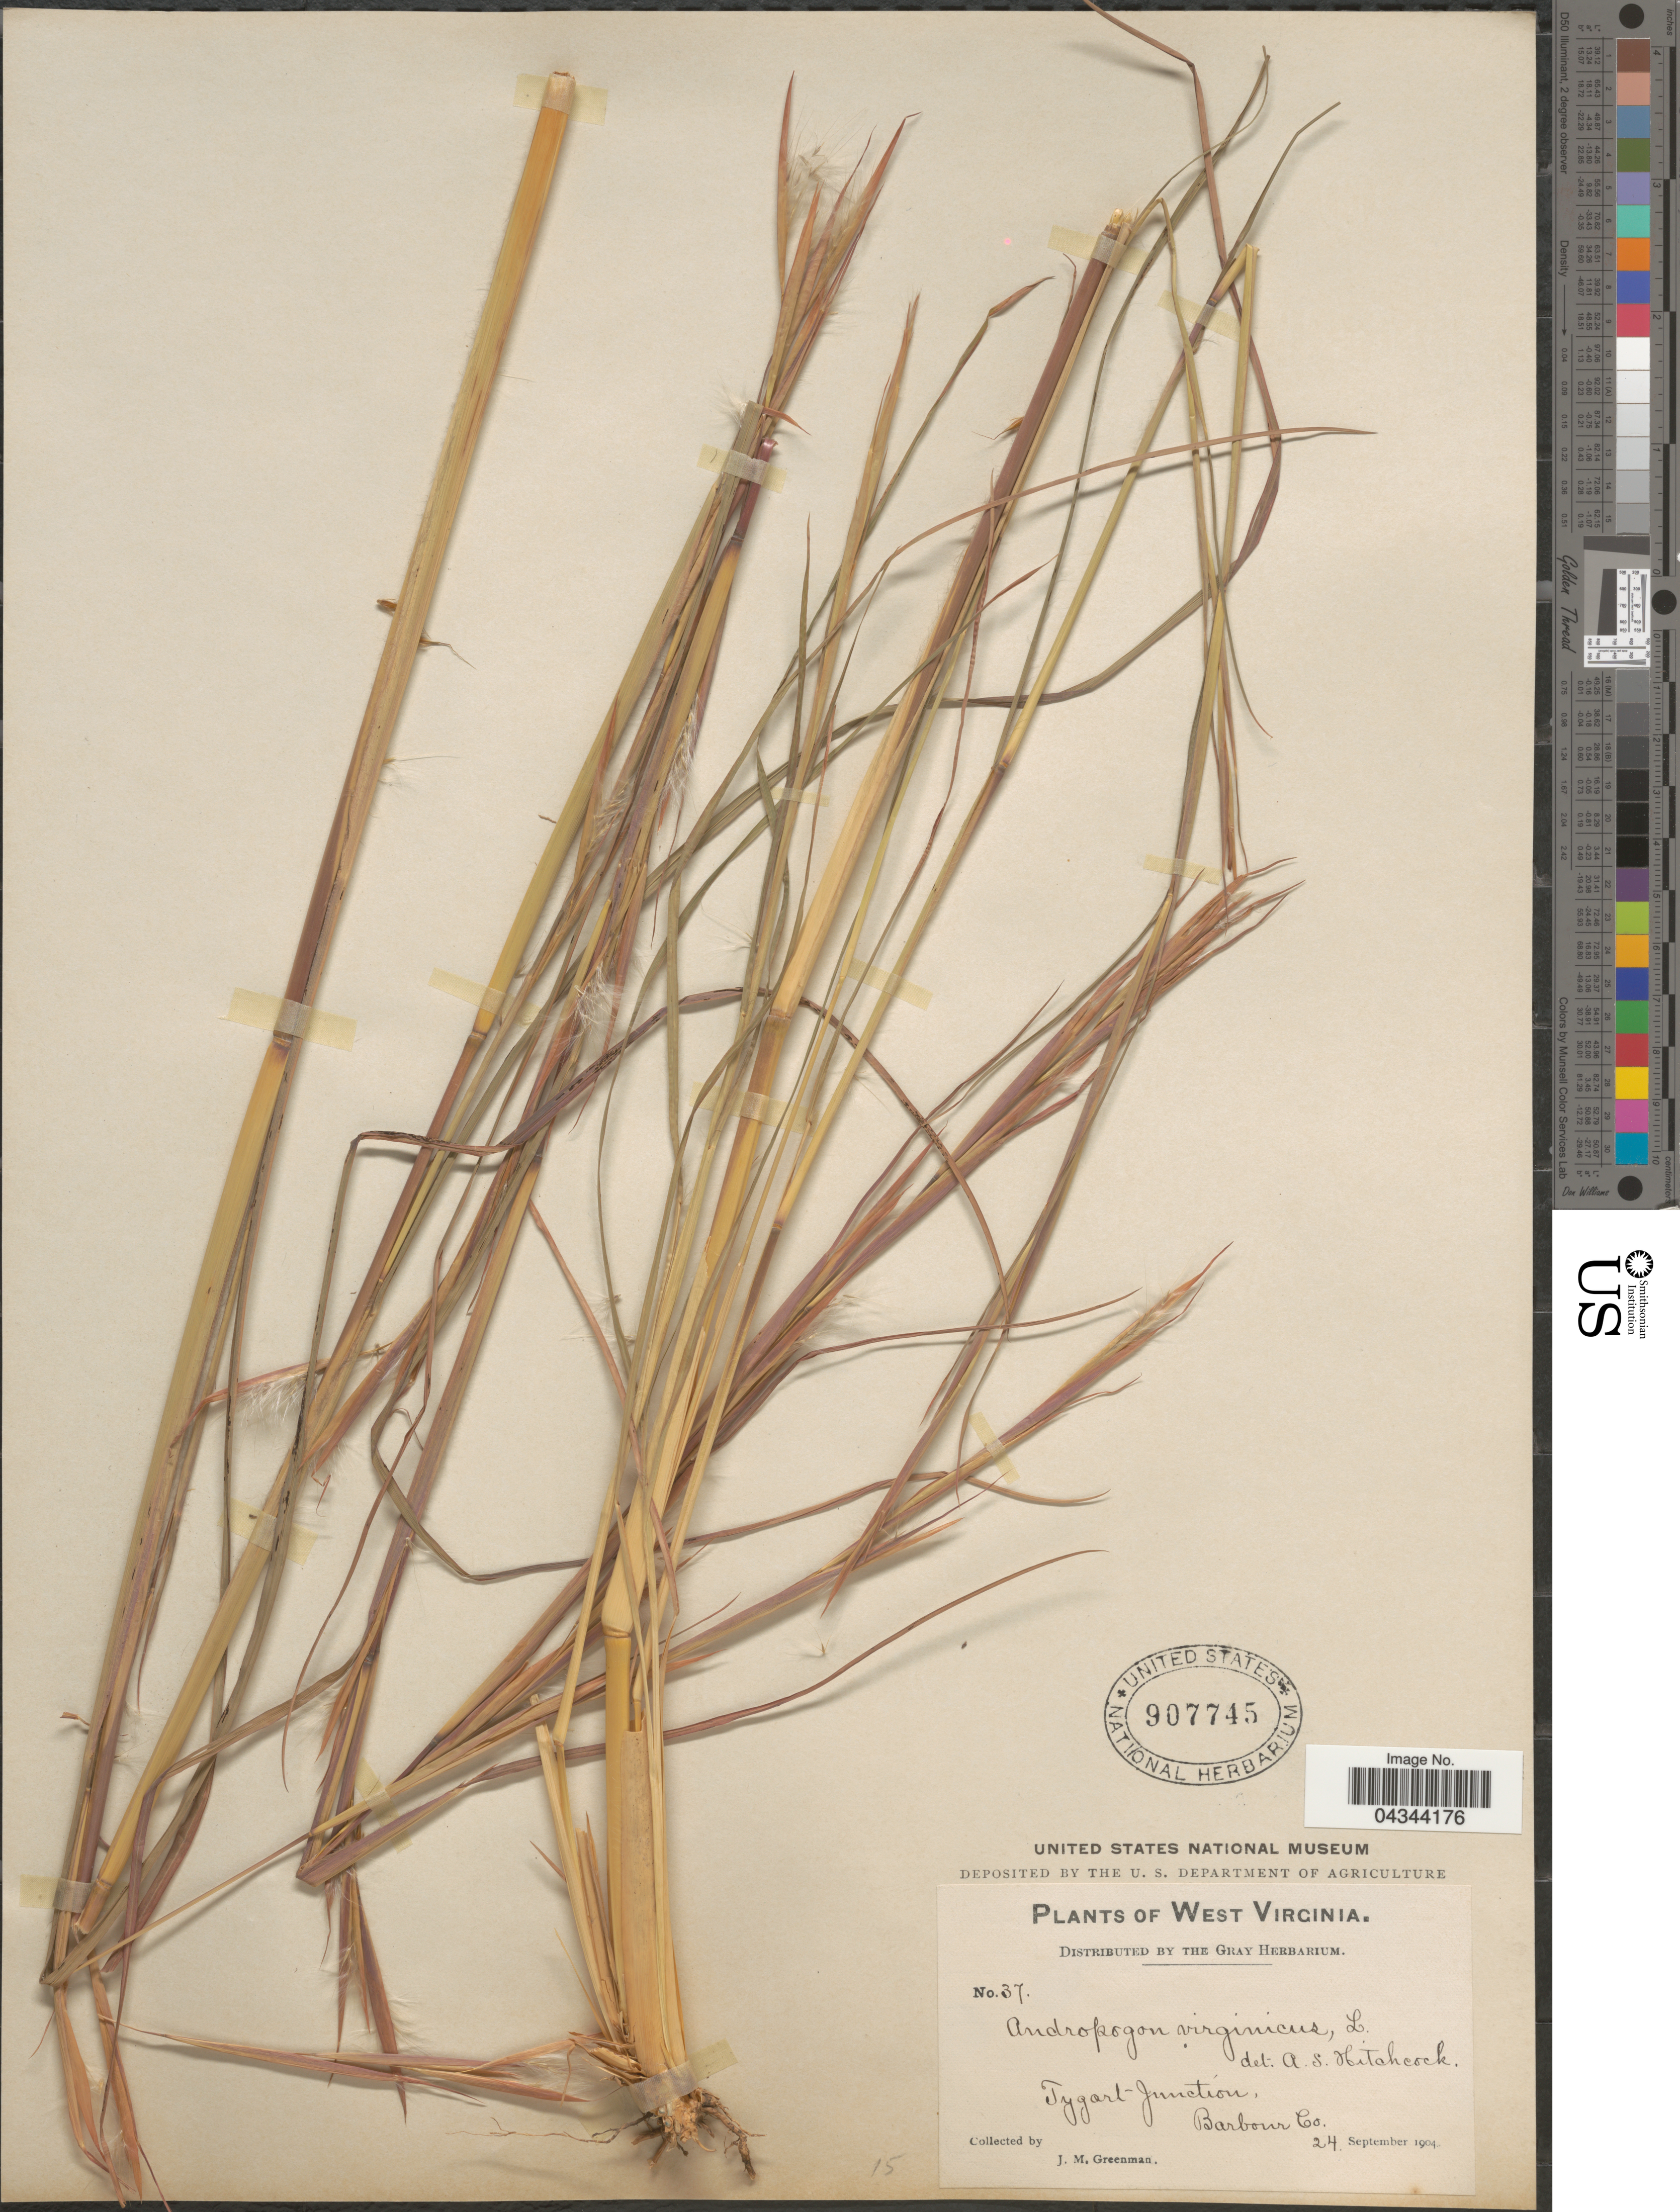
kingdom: Plantae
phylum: Tracheophyta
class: Liliopsida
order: Poales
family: Poaceae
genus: Andropogon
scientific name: Andropogon virginicus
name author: L.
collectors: J. M. Greenman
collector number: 37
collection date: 1904-09-24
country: United States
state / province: West Virginia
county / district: Barbour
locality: Tygart Junction, Barbour Co.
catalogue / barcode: US 907745